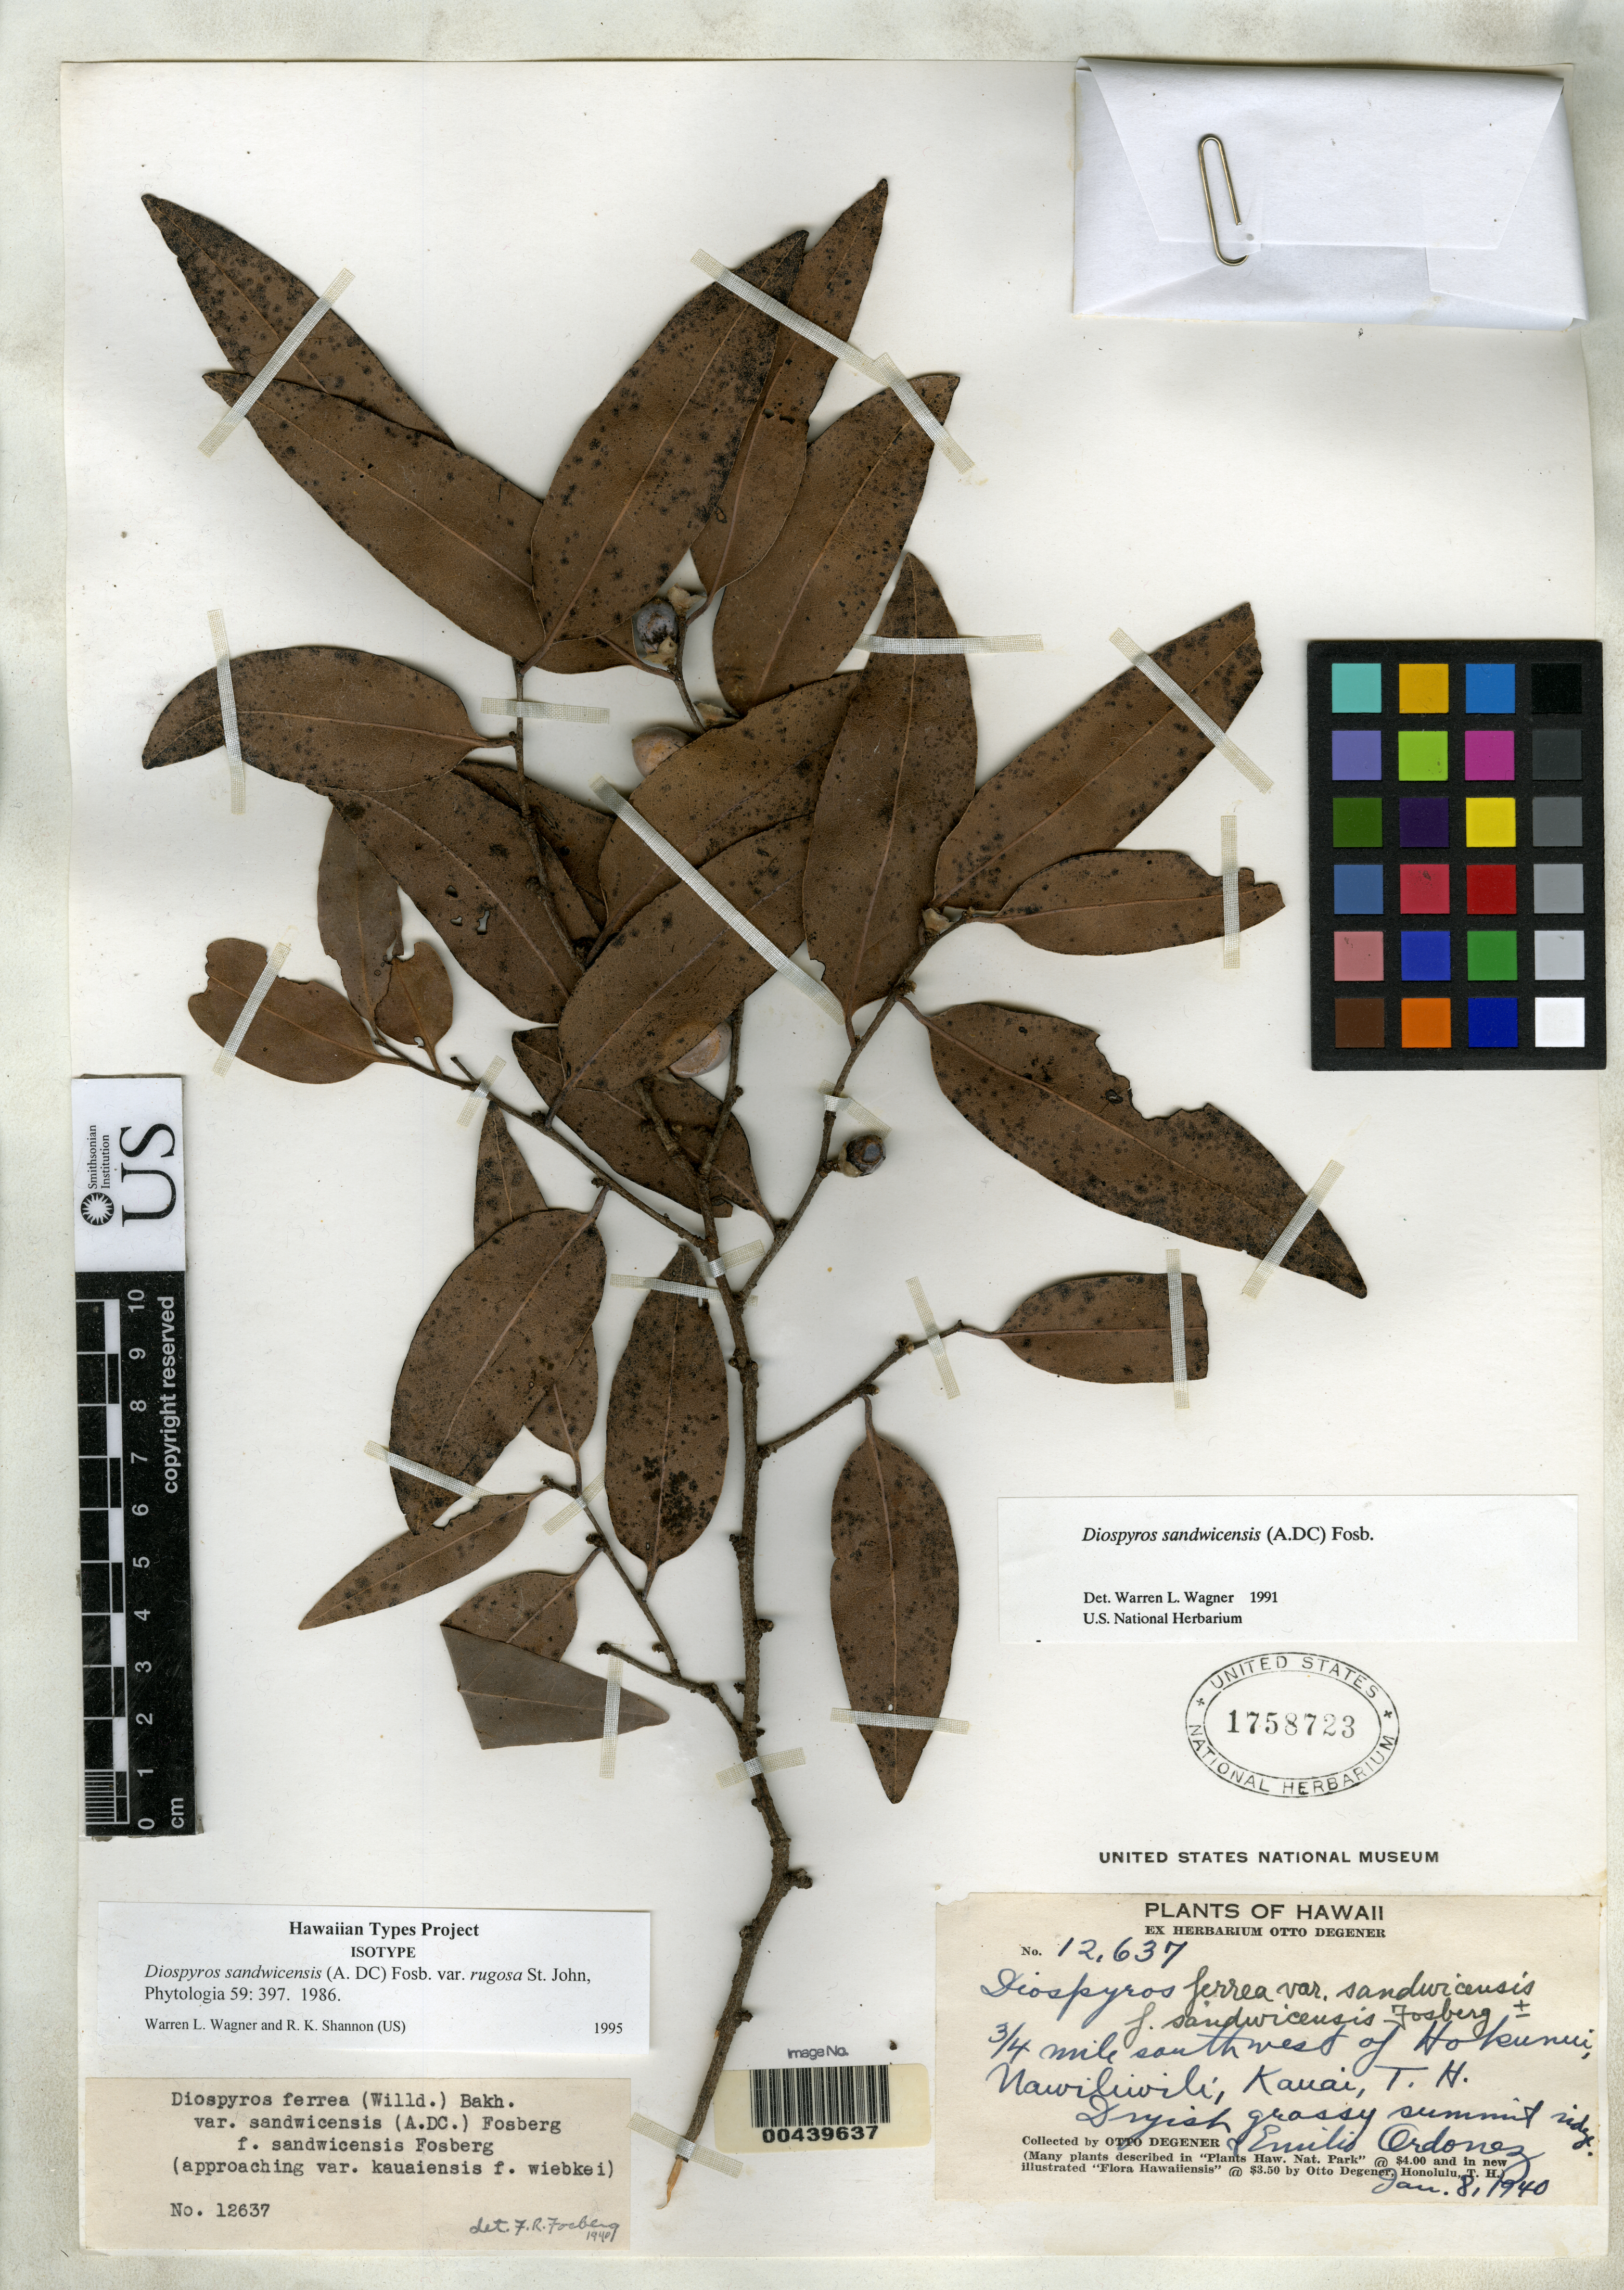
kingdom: Plantae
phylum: Tracheophyta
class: Magnoliopsida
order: Ericales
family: Ebenaceae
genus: Diospyros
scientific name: Diospyros sandwicensis var. rugosa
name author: H. St. John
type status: Isotype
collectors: O. Degener & E. Ordonez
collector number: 12637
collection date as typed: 08 Jan 1940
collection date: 1940-01-08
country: United States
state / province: Hawaii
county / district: Kauai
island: Kaua'i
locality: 3/4 mi SW of Hokunui.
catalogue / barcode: US 1758723